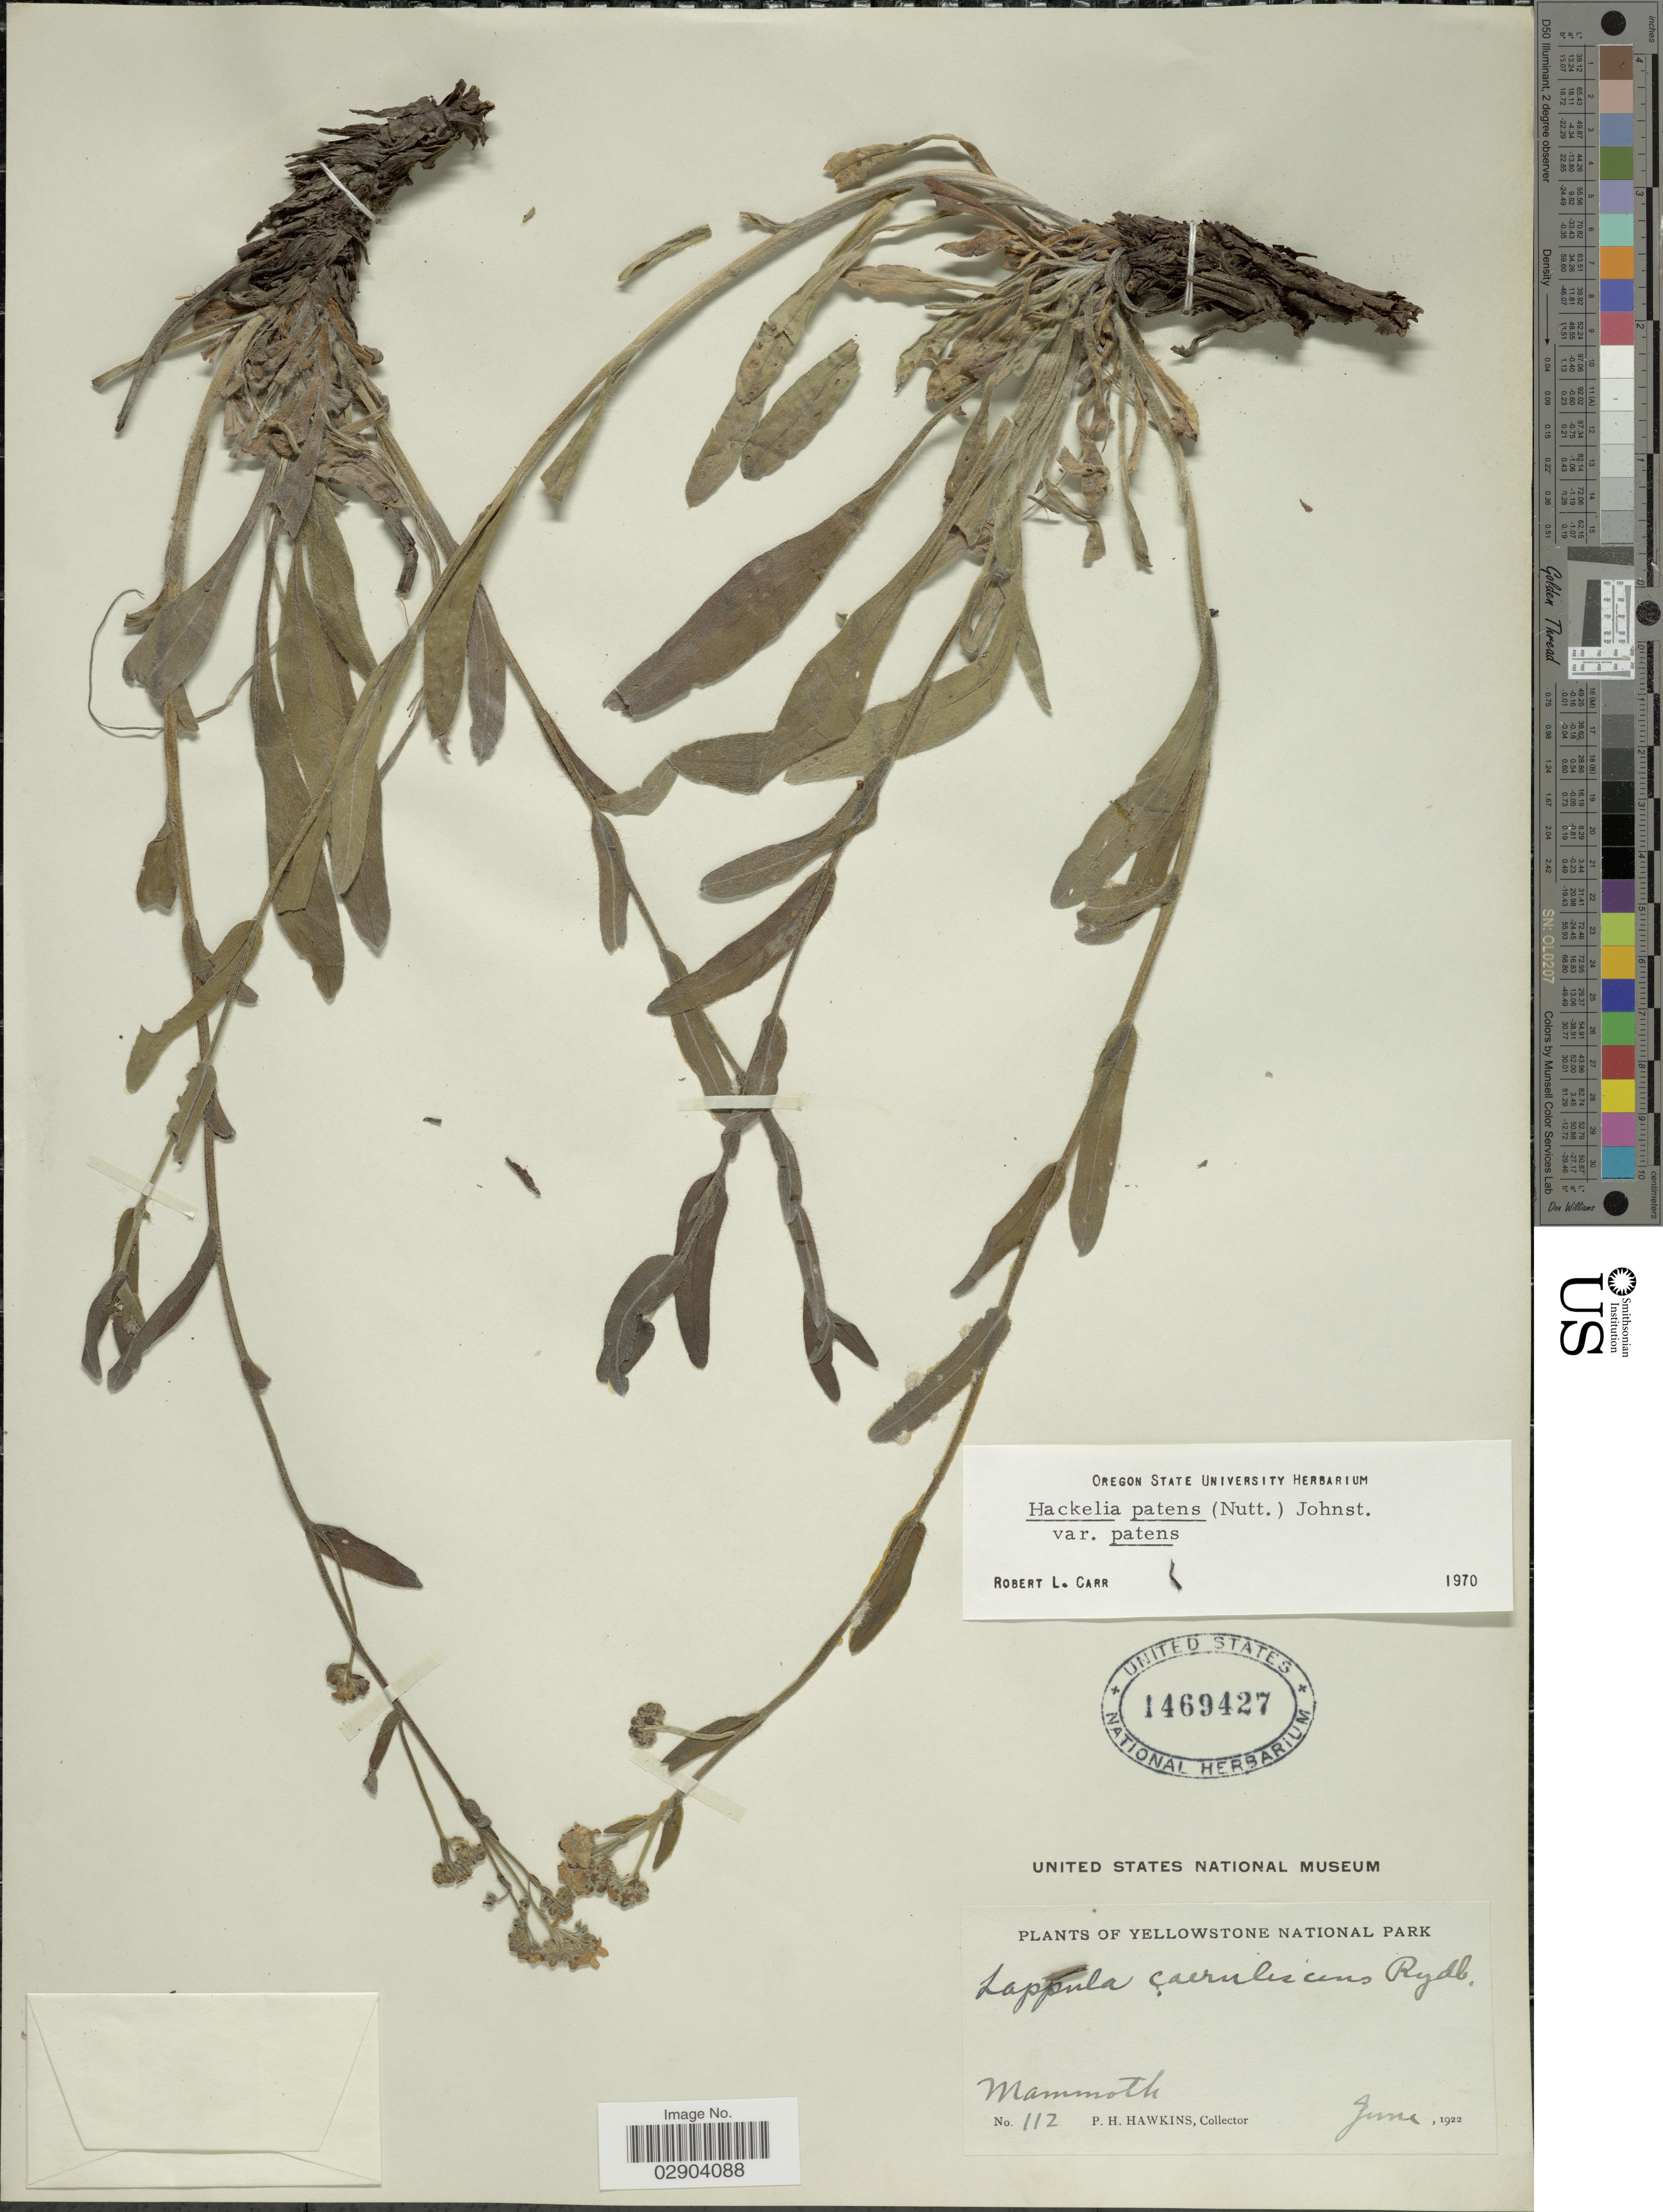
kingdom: Plantae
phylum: Tracheophyta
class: Magnoliopsida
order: Boraginales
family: Boraginaceae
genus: Hackelia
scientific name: Hackelia patens var. patens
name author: (Nutt.) I.M. Johnst.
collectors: P. Hawkins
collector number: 112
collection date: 1922-06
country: United States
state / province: Wyoming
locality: Yellowstone National Park. Mammoth.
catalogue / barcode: US 1469427